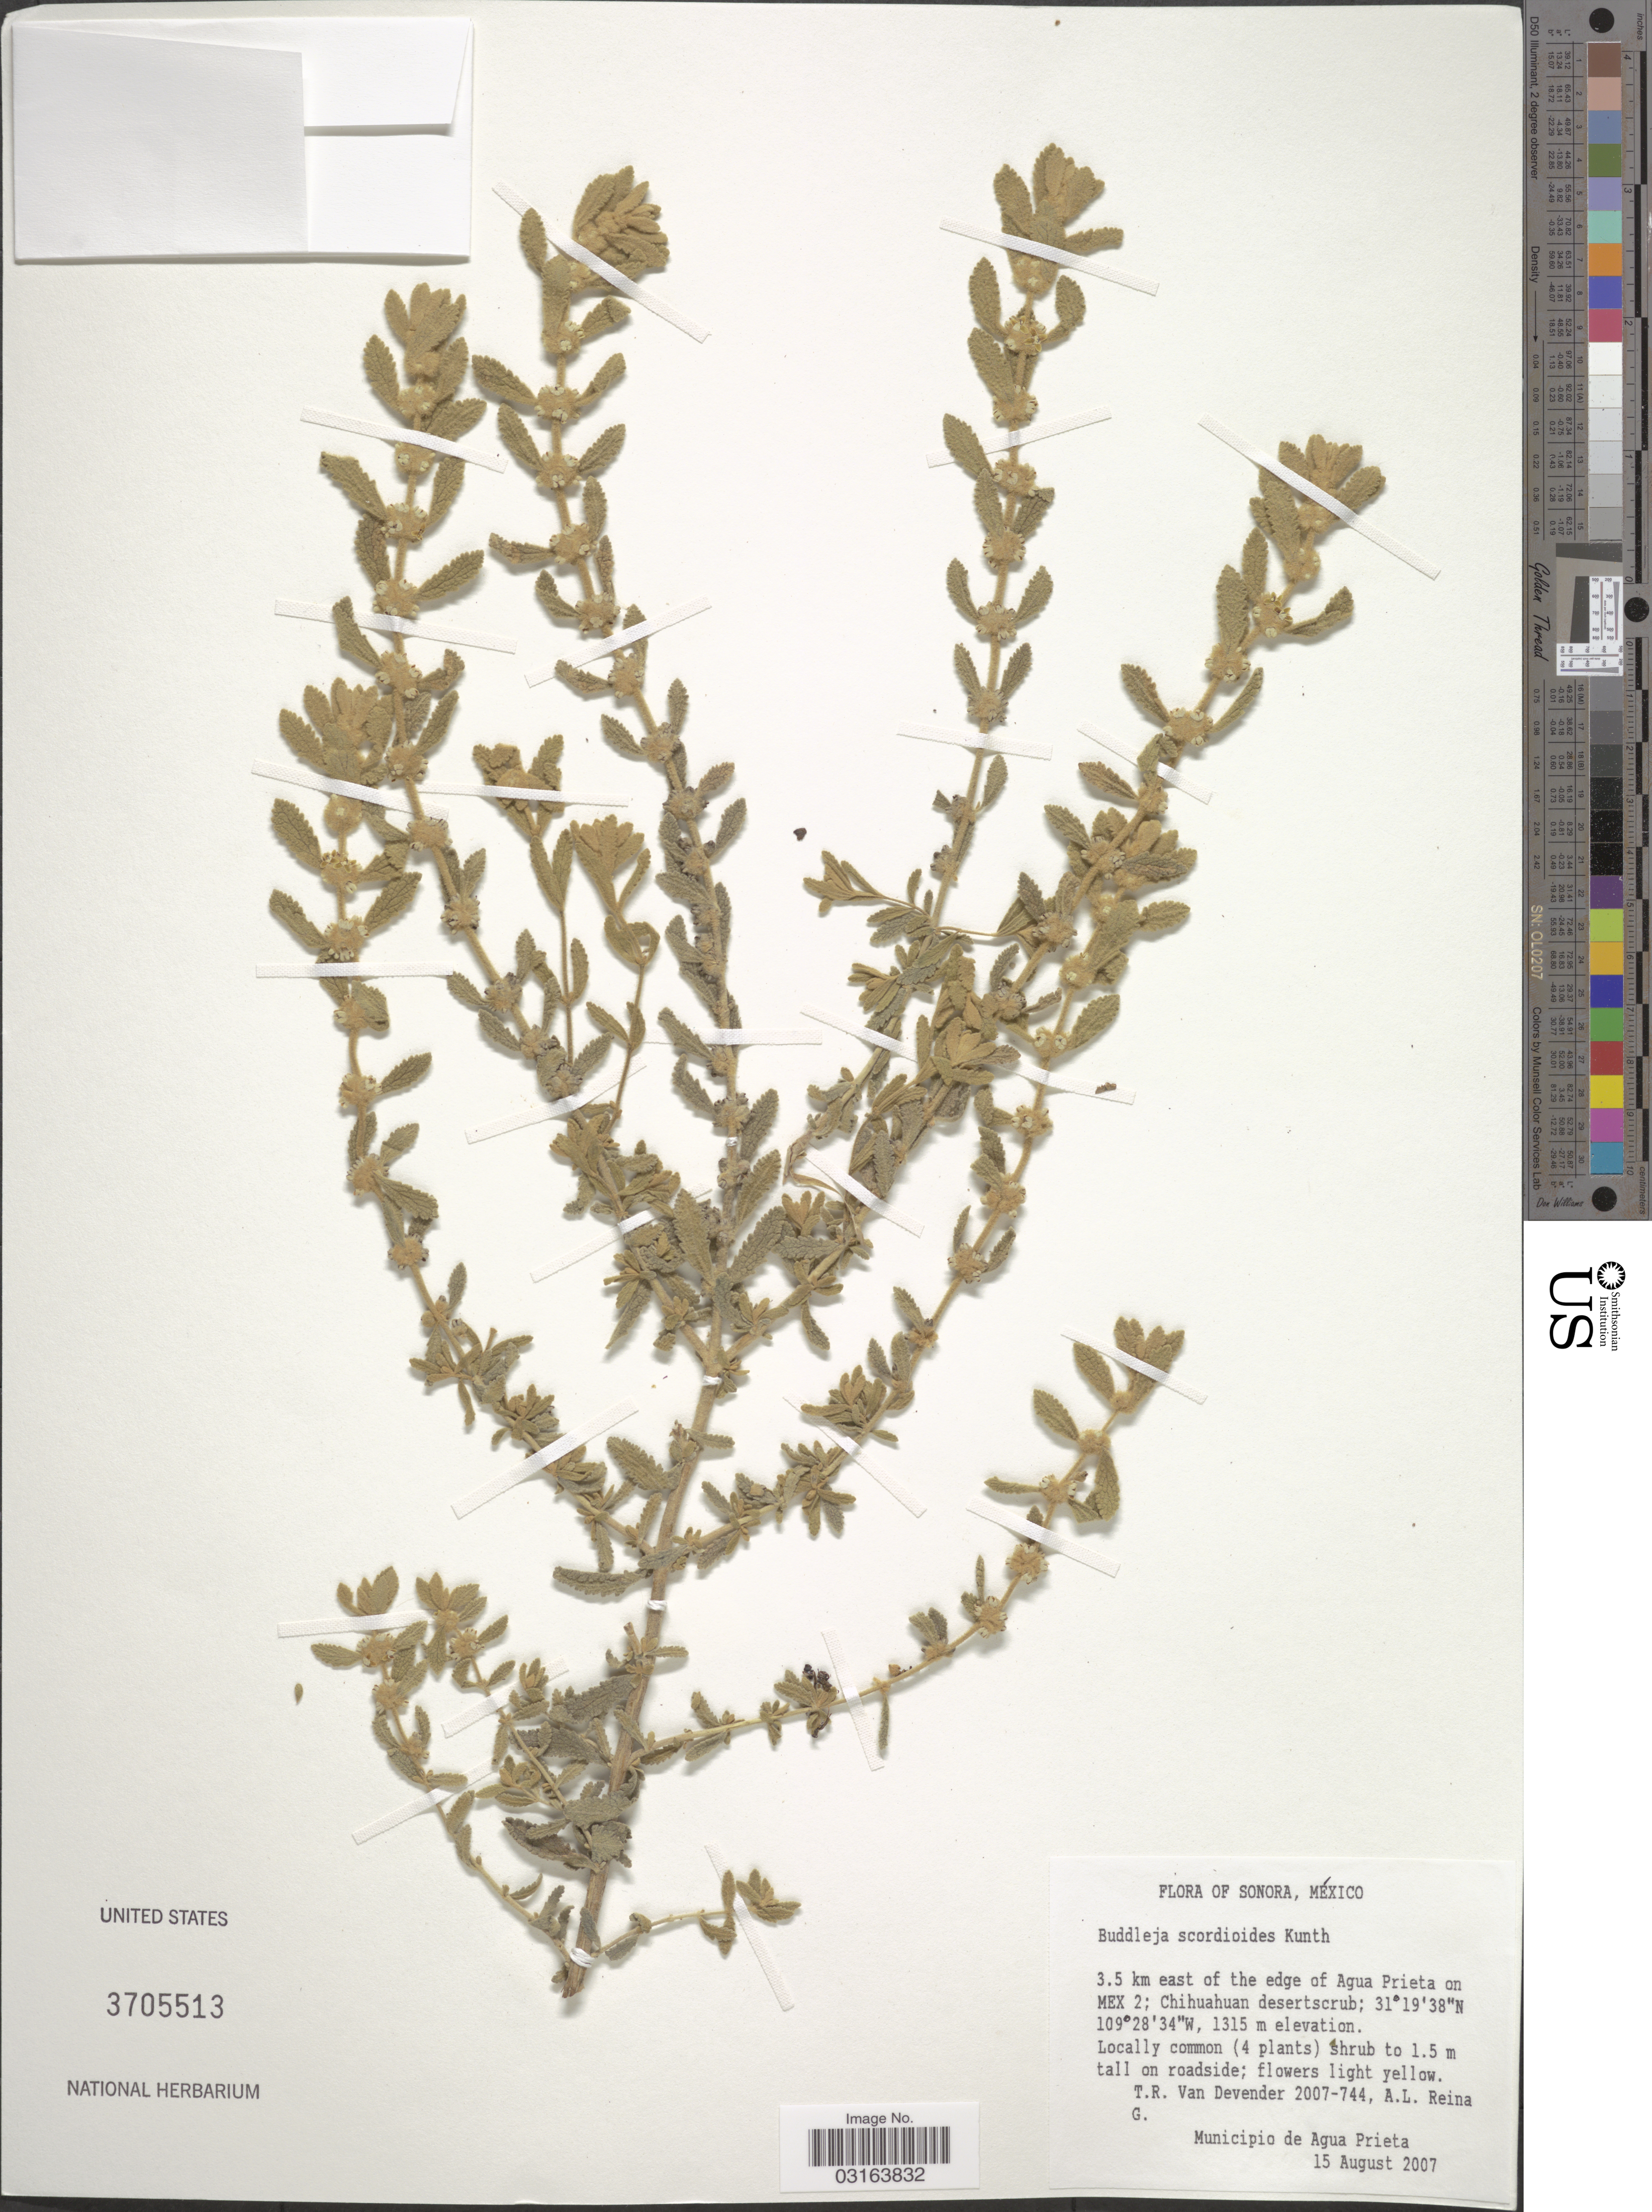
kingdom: Plantae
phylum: Tracheophyta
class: Magnoliopsida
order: Lamiales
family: Scrophulariaceae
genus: Buddleja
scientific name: Buddleja scordioides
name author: Kunth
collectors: T. R. Van Devender & A. Reina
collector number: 2007-744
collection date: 2007-08-15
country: Mexico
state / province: Sonora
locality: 3.5 km east of the edge of Agua Prieta on Mex 2; Chihuahuan desert scrub. Municipio de Agua Prieta.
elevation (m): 1315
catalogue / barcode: US 3705513